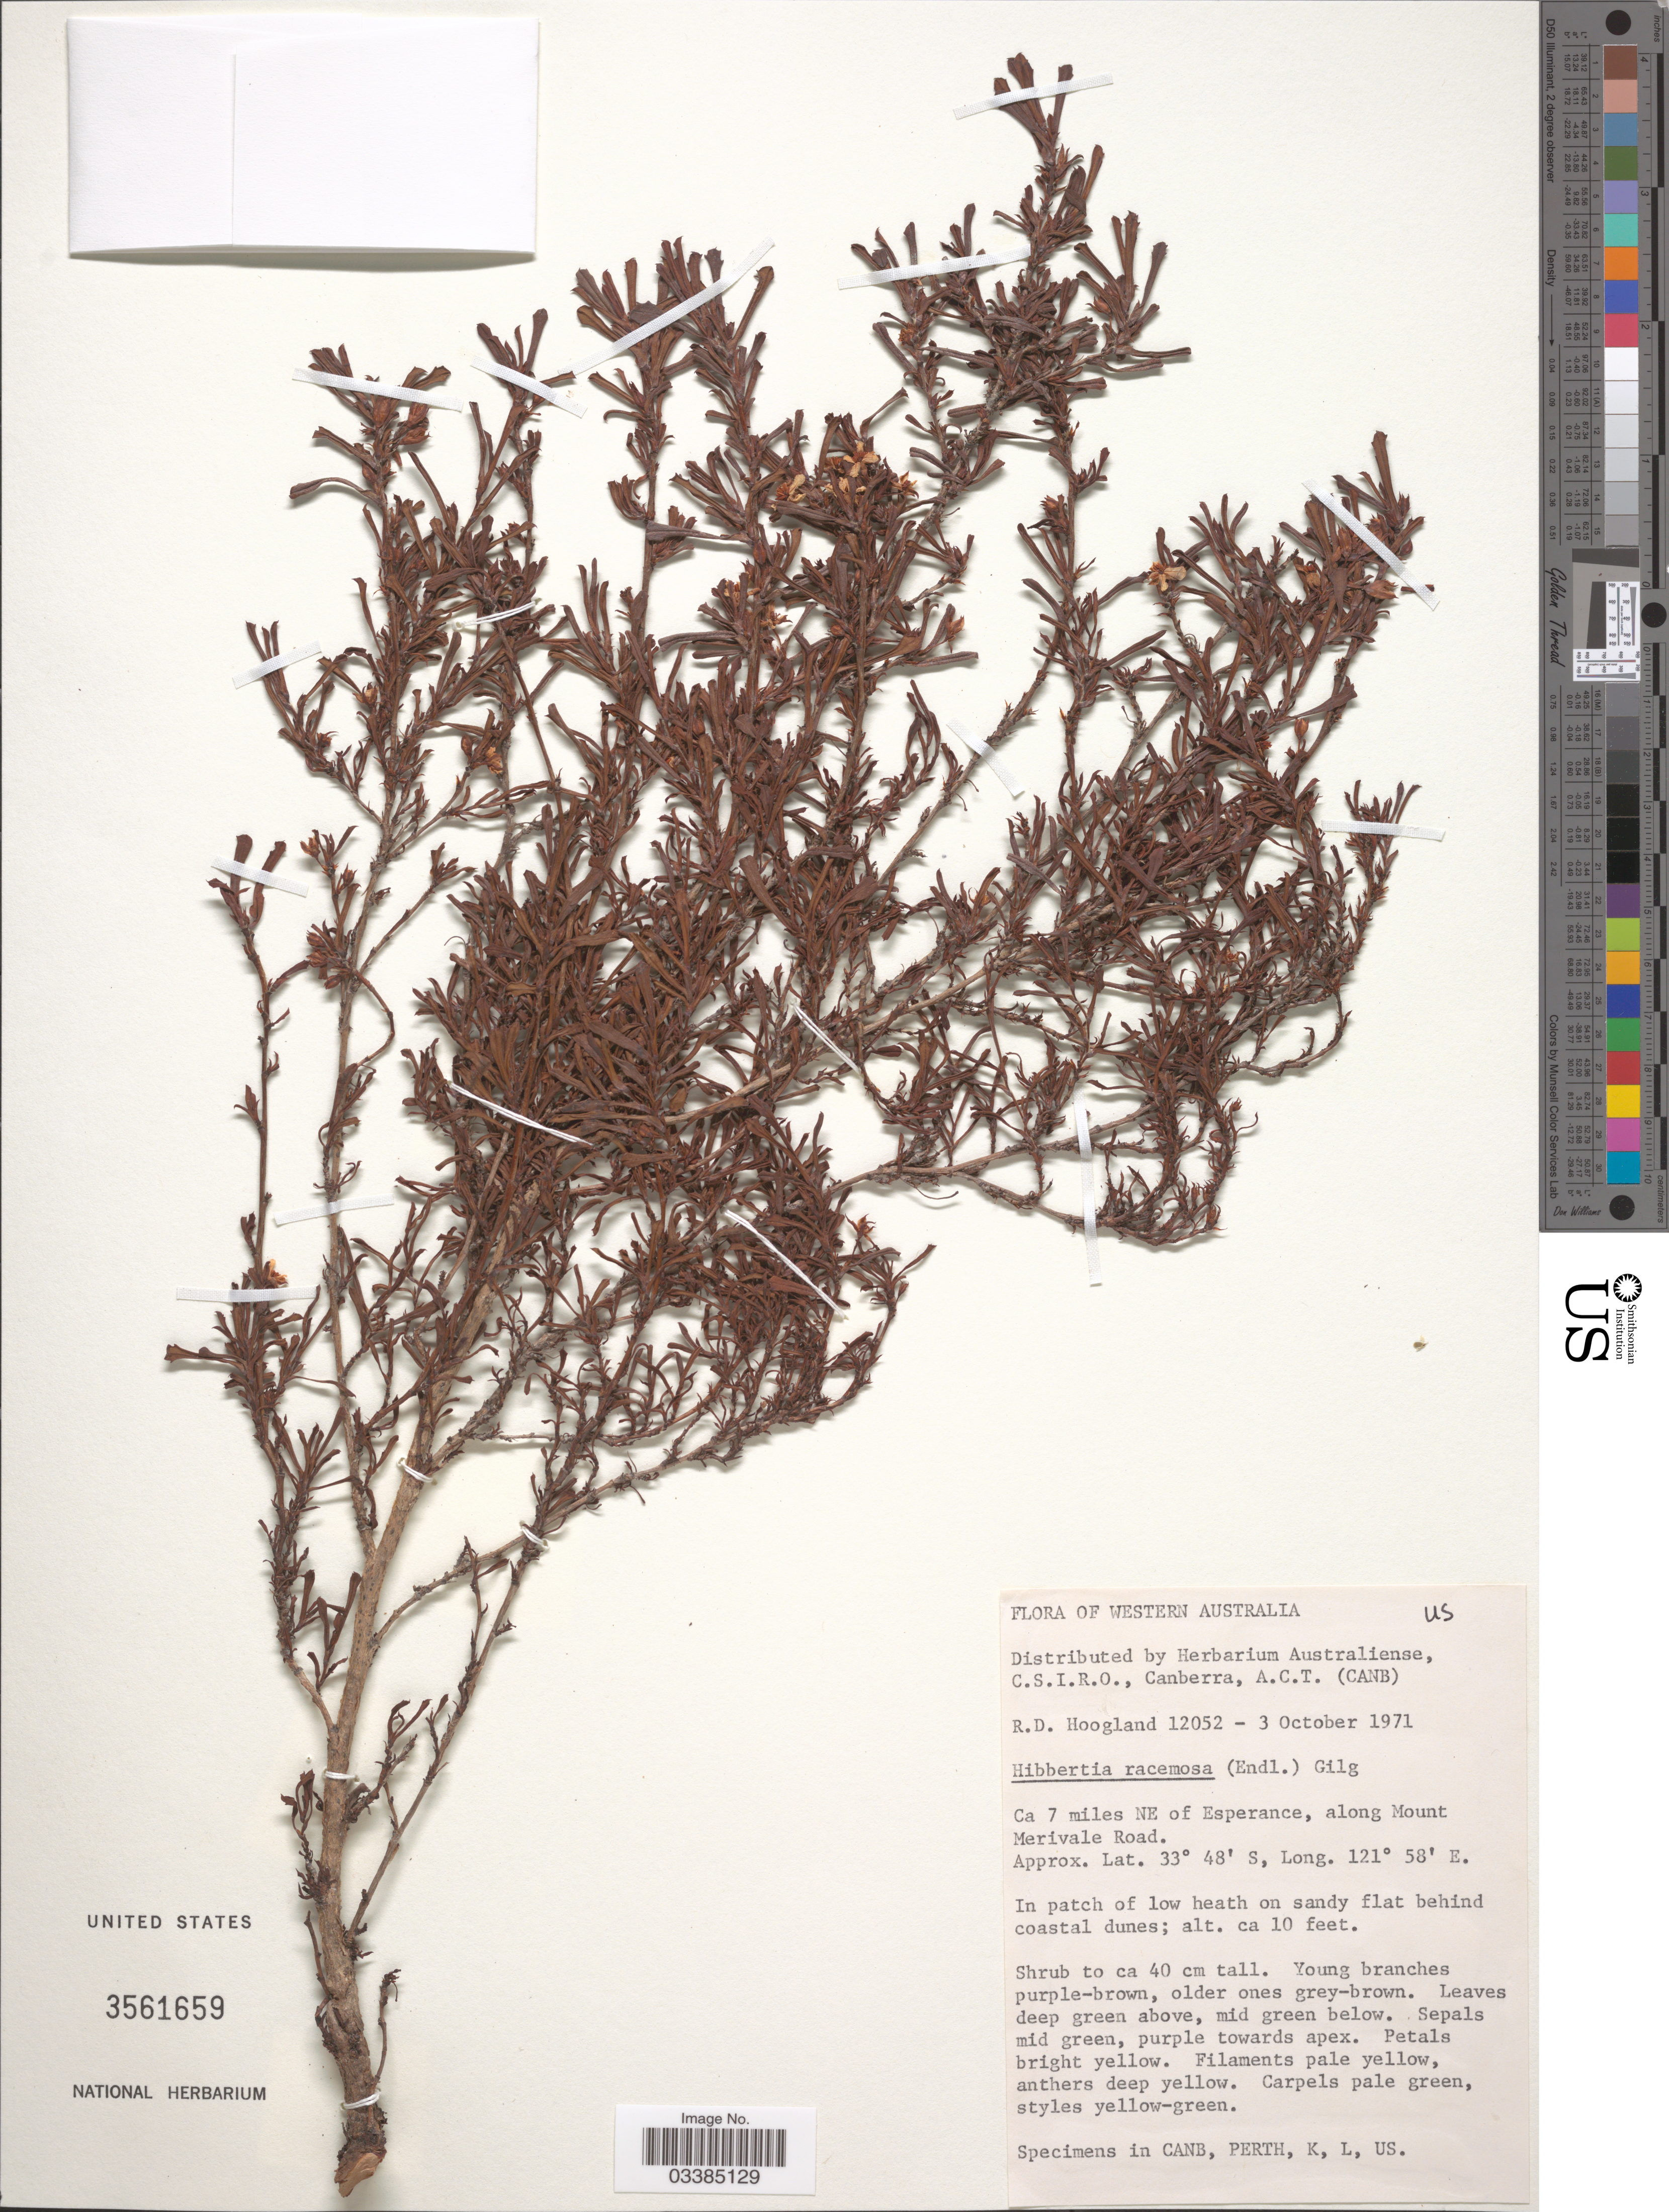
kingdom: Plantae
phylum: Tracheophyta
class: Magnoliopsida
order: Dilleniales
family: Dilleniaceae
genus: Hibbertia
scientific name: Hibbertia racemosa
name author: Gilg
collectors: R. D. Hoogland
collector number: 12052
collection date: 1971-10-03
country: Australia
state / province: Western Australia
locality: Ca 7 miles NE of Esperance, along Mount Merivale Road.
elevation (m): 3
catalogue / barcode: US 3561659